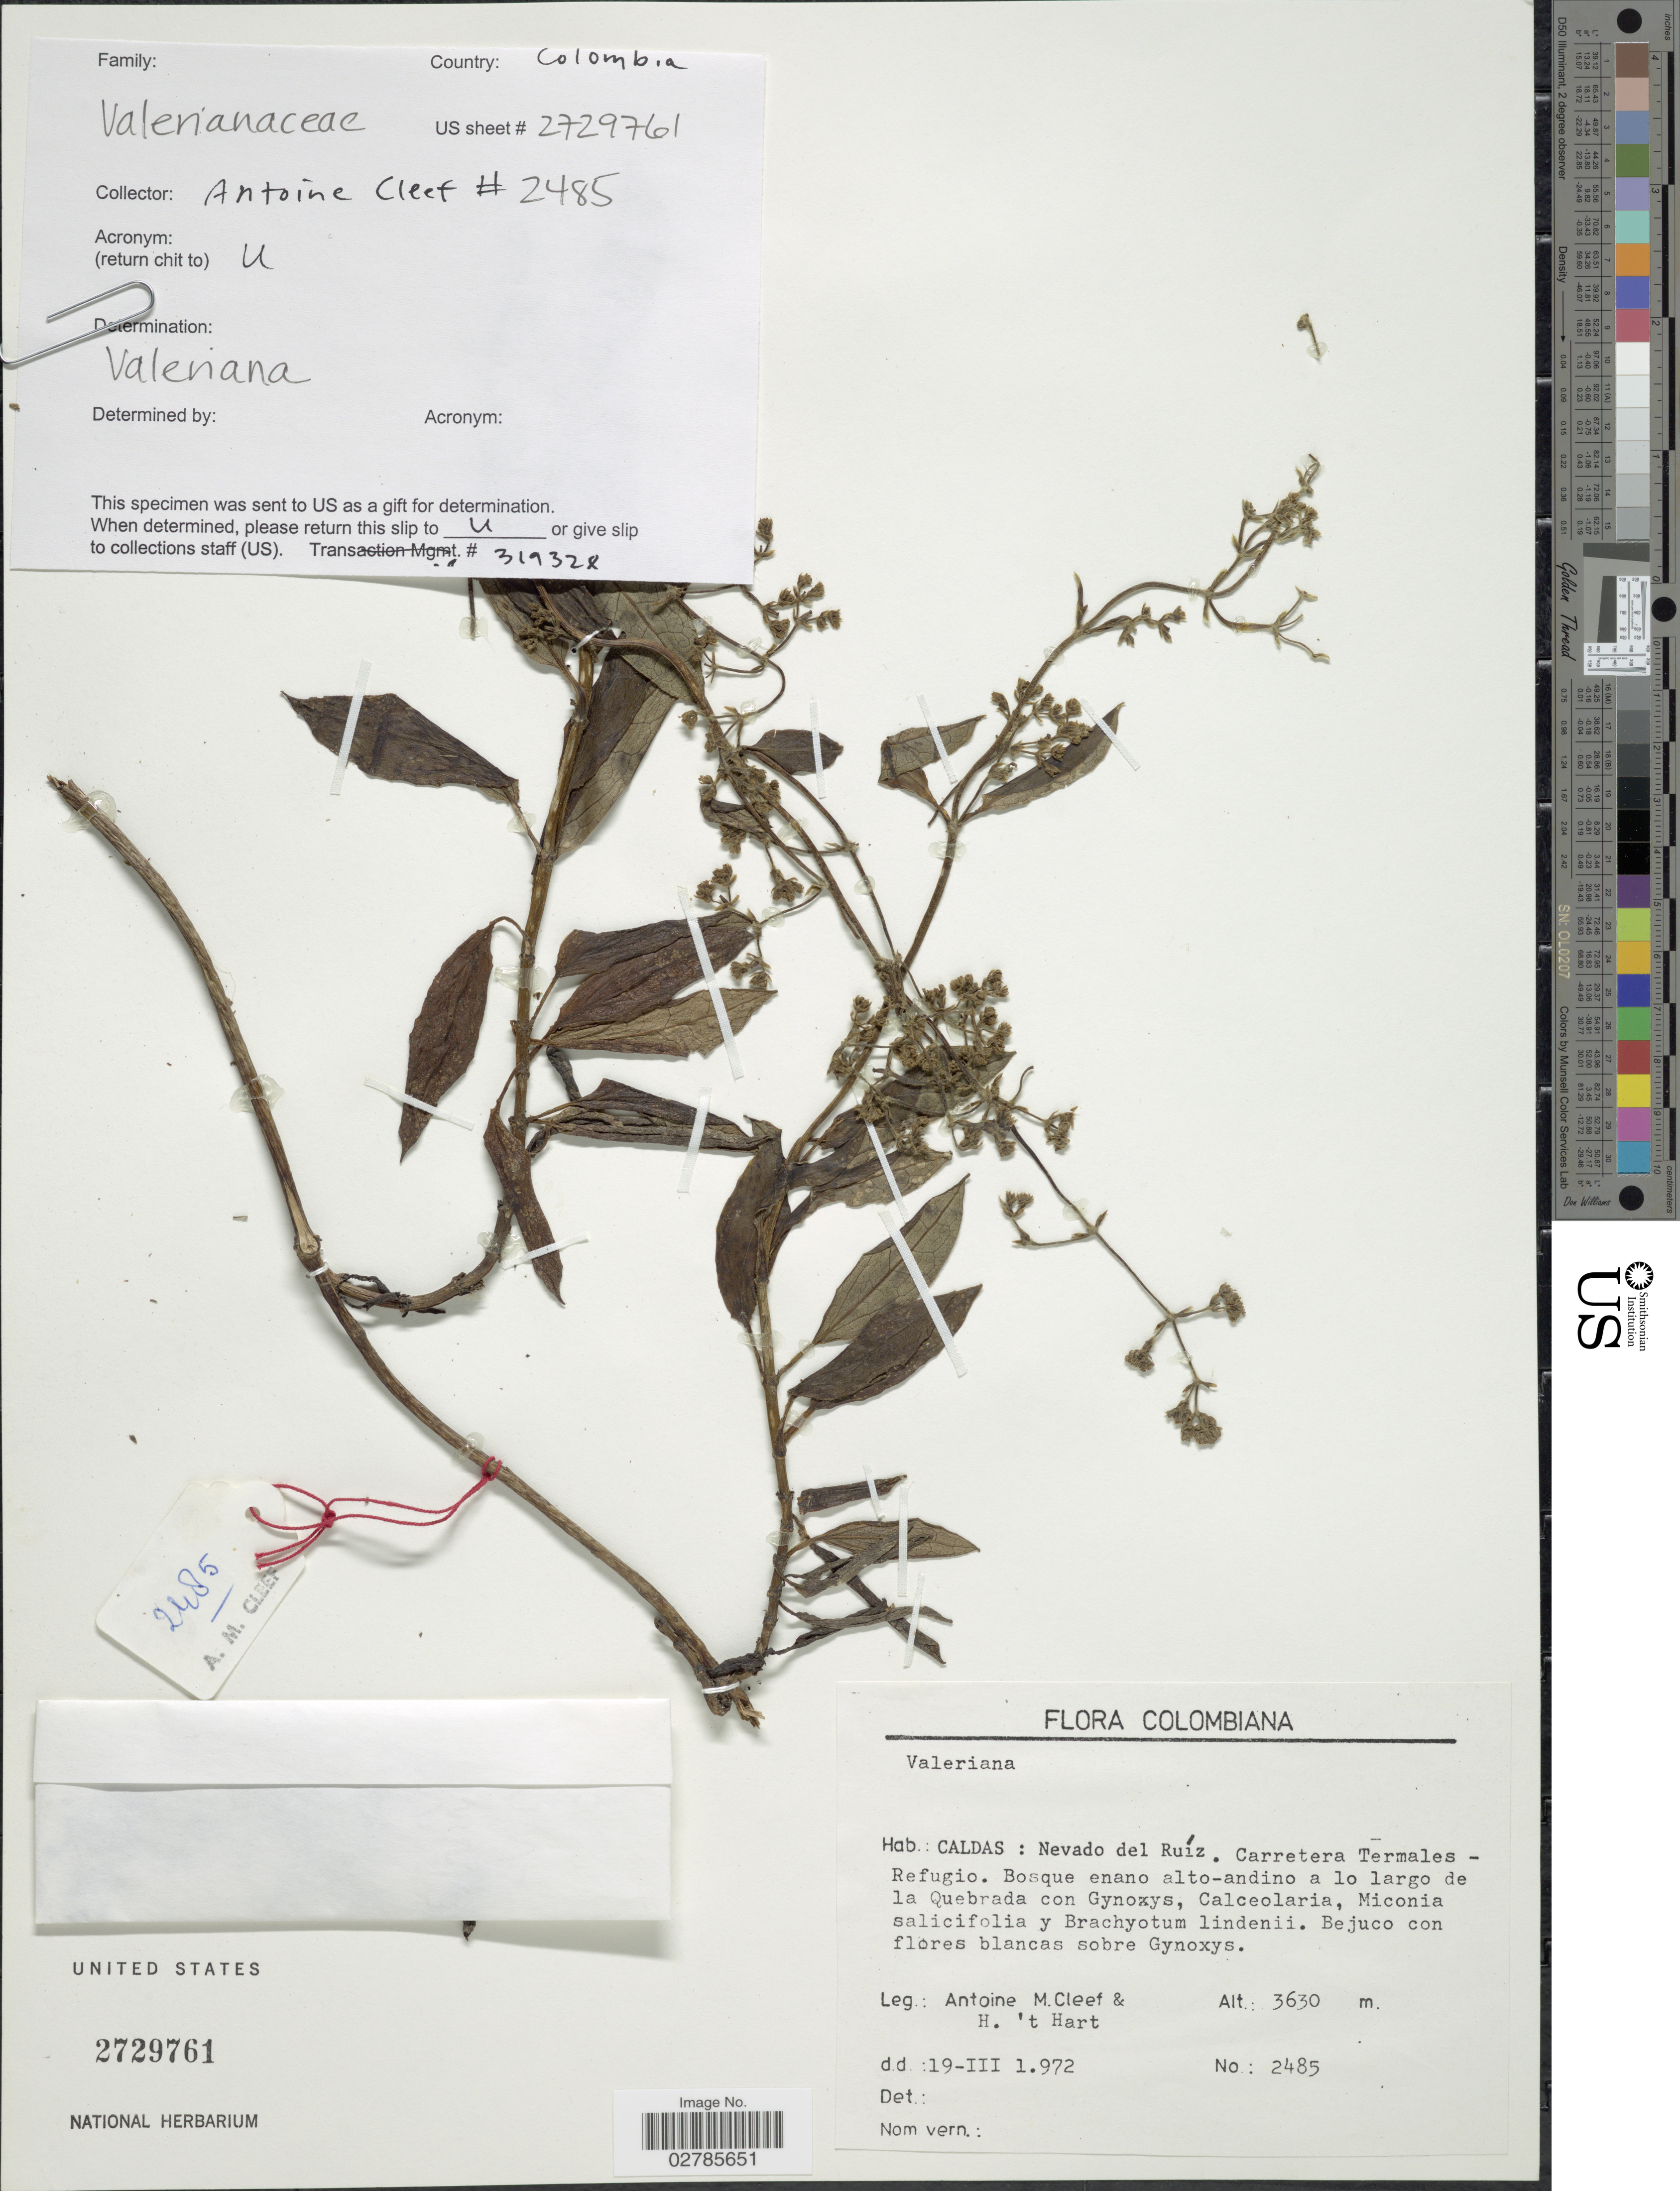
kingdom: Plantae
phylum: Tracheophyta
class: Magnoliopsida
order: Dipsacales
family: Caprifoliaceae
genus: Valeriana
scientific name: Valeriana sp.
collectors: A. M. Cleef & H. Hart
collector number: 2485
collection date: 1972-03-19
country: Colombia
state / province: Caldas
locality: Nevado del Ruíz. Carretera Termales - Refugio.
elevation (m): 3630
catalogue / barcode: US 2729761